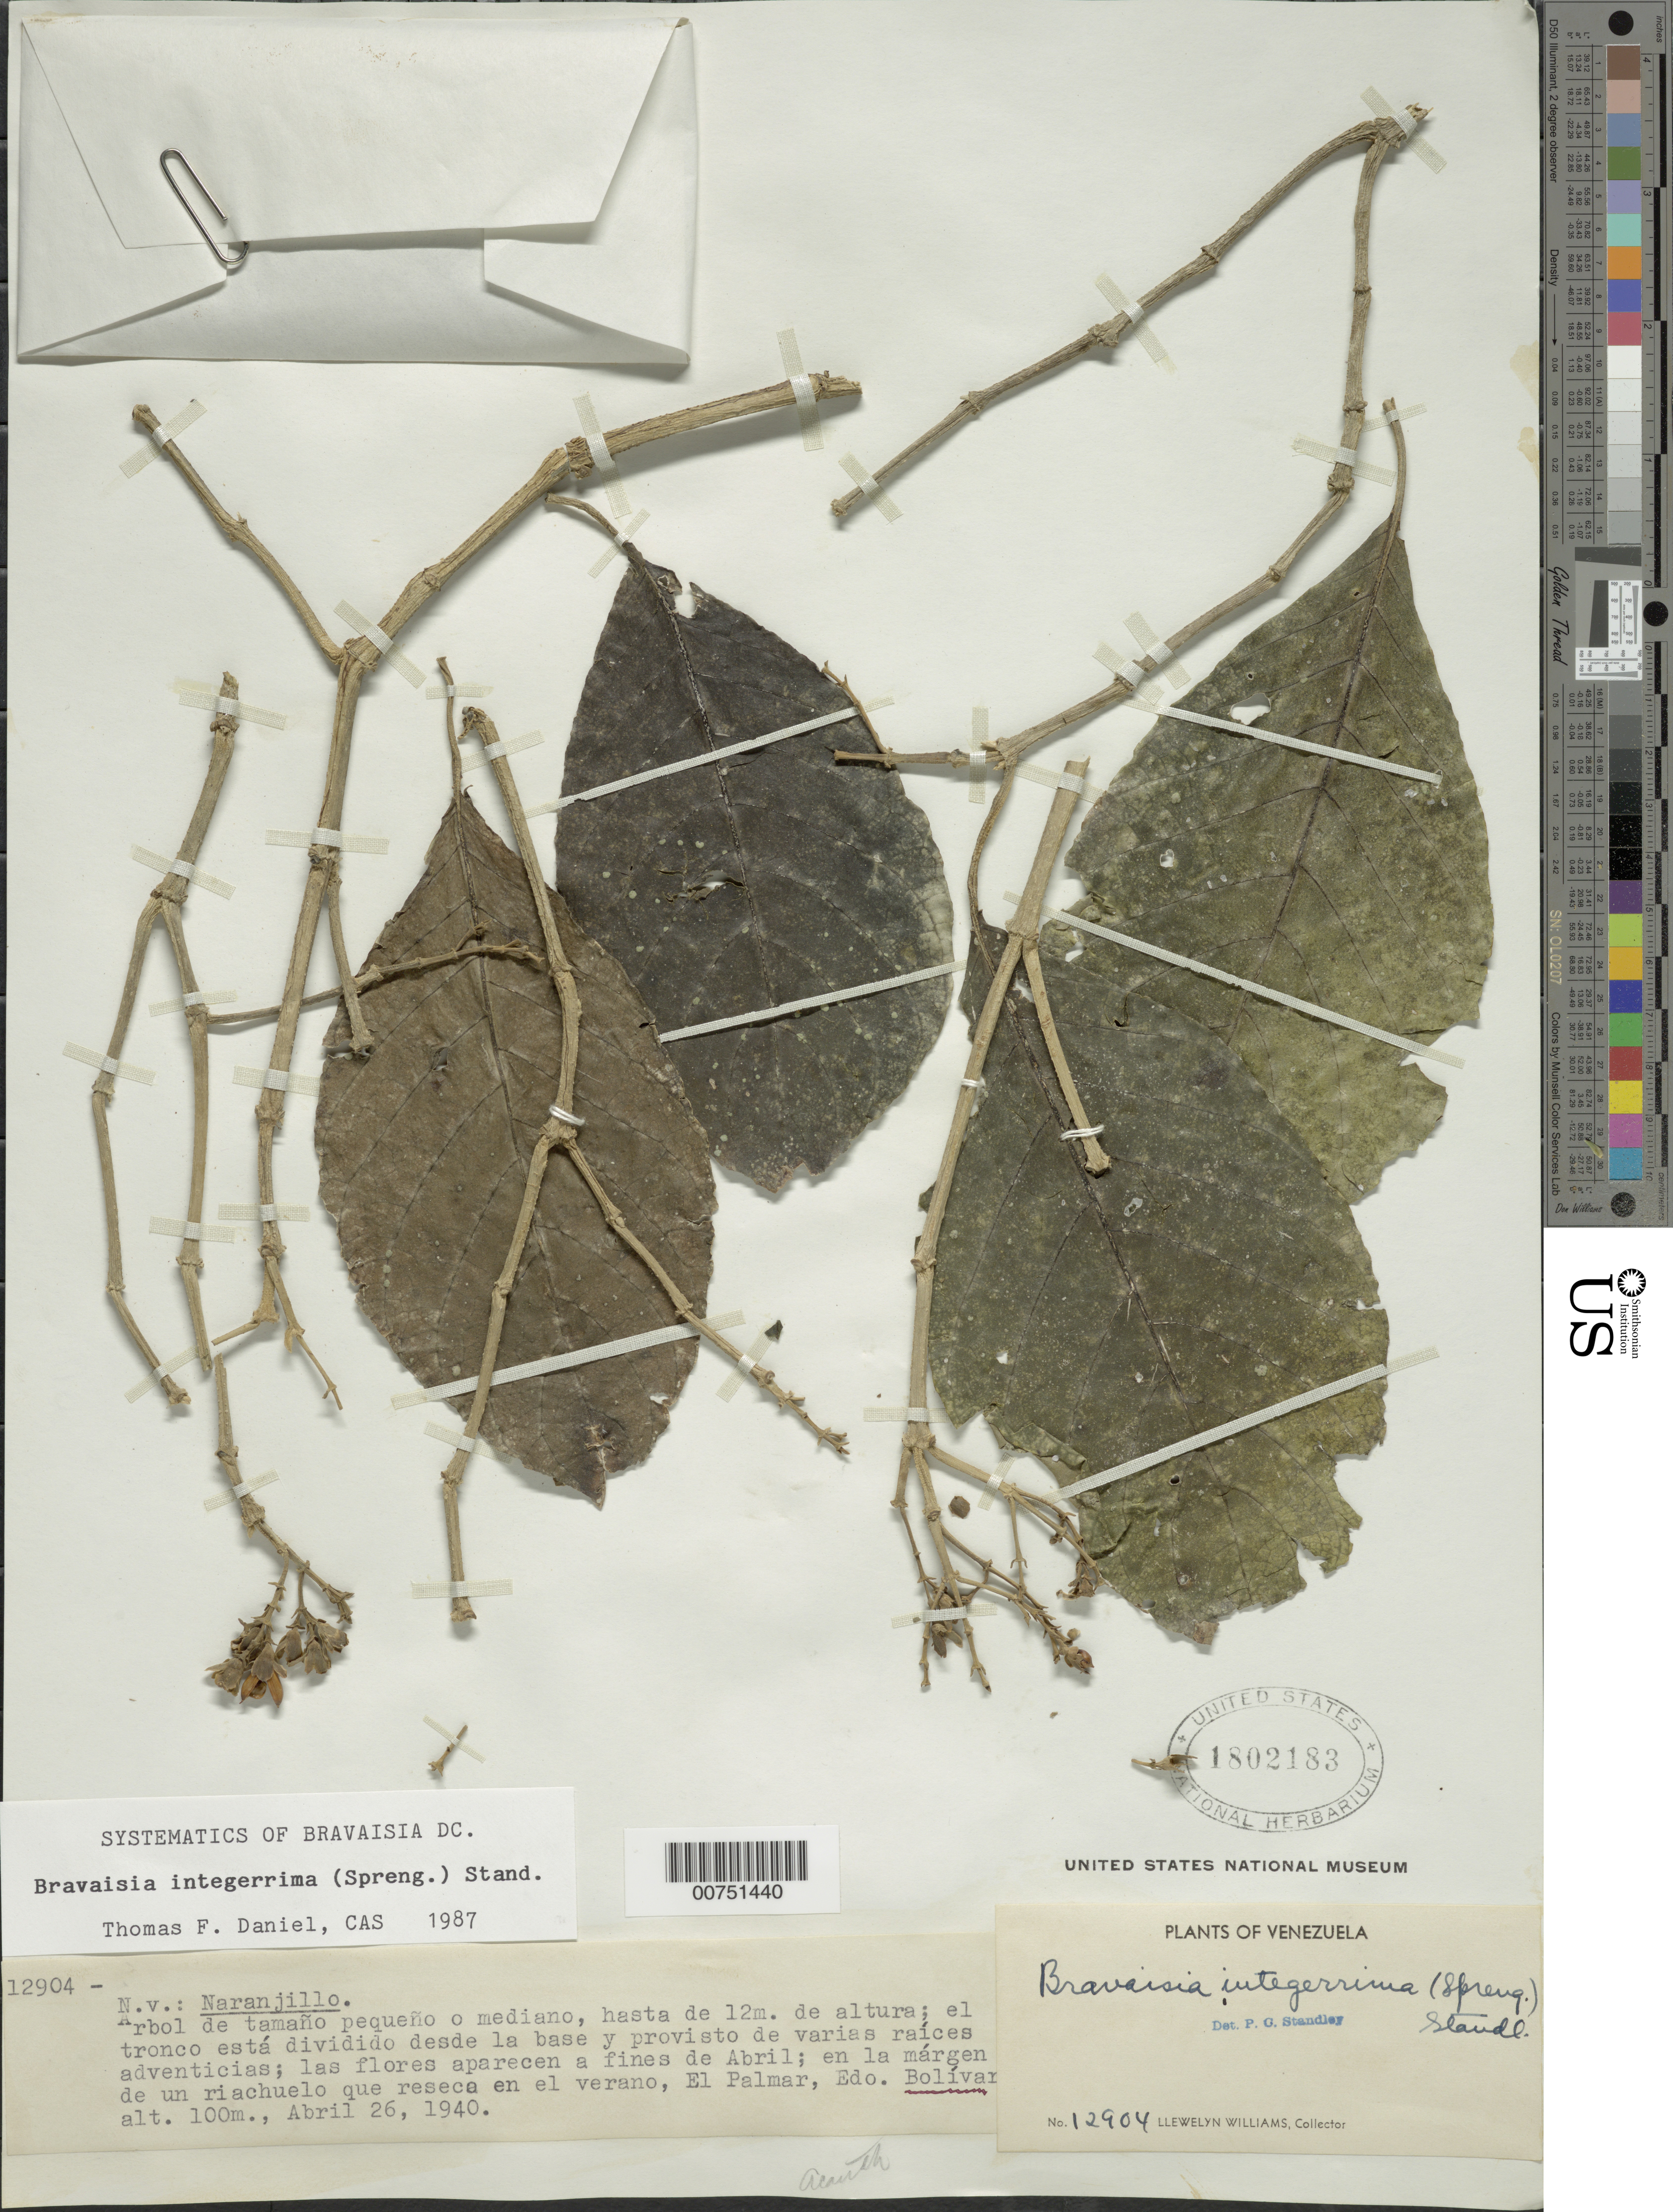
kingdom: Plantae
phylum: Tracheophyta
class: Magnoliopsida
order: Lamiales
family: Acanthaceae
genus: Bravaisia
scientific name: Bravaisia integerrima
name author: (Spreng.) Standl.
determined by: Daniel, Thomas F.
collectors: Ll. Williams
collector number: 12904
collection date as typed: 26-Apr-40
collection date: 1940-04-26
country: Venezuela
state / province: Bolívar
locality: El Palmar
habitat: Margen de un riachuelo que reseca en el verano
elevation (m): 100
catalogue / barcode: US 1802183